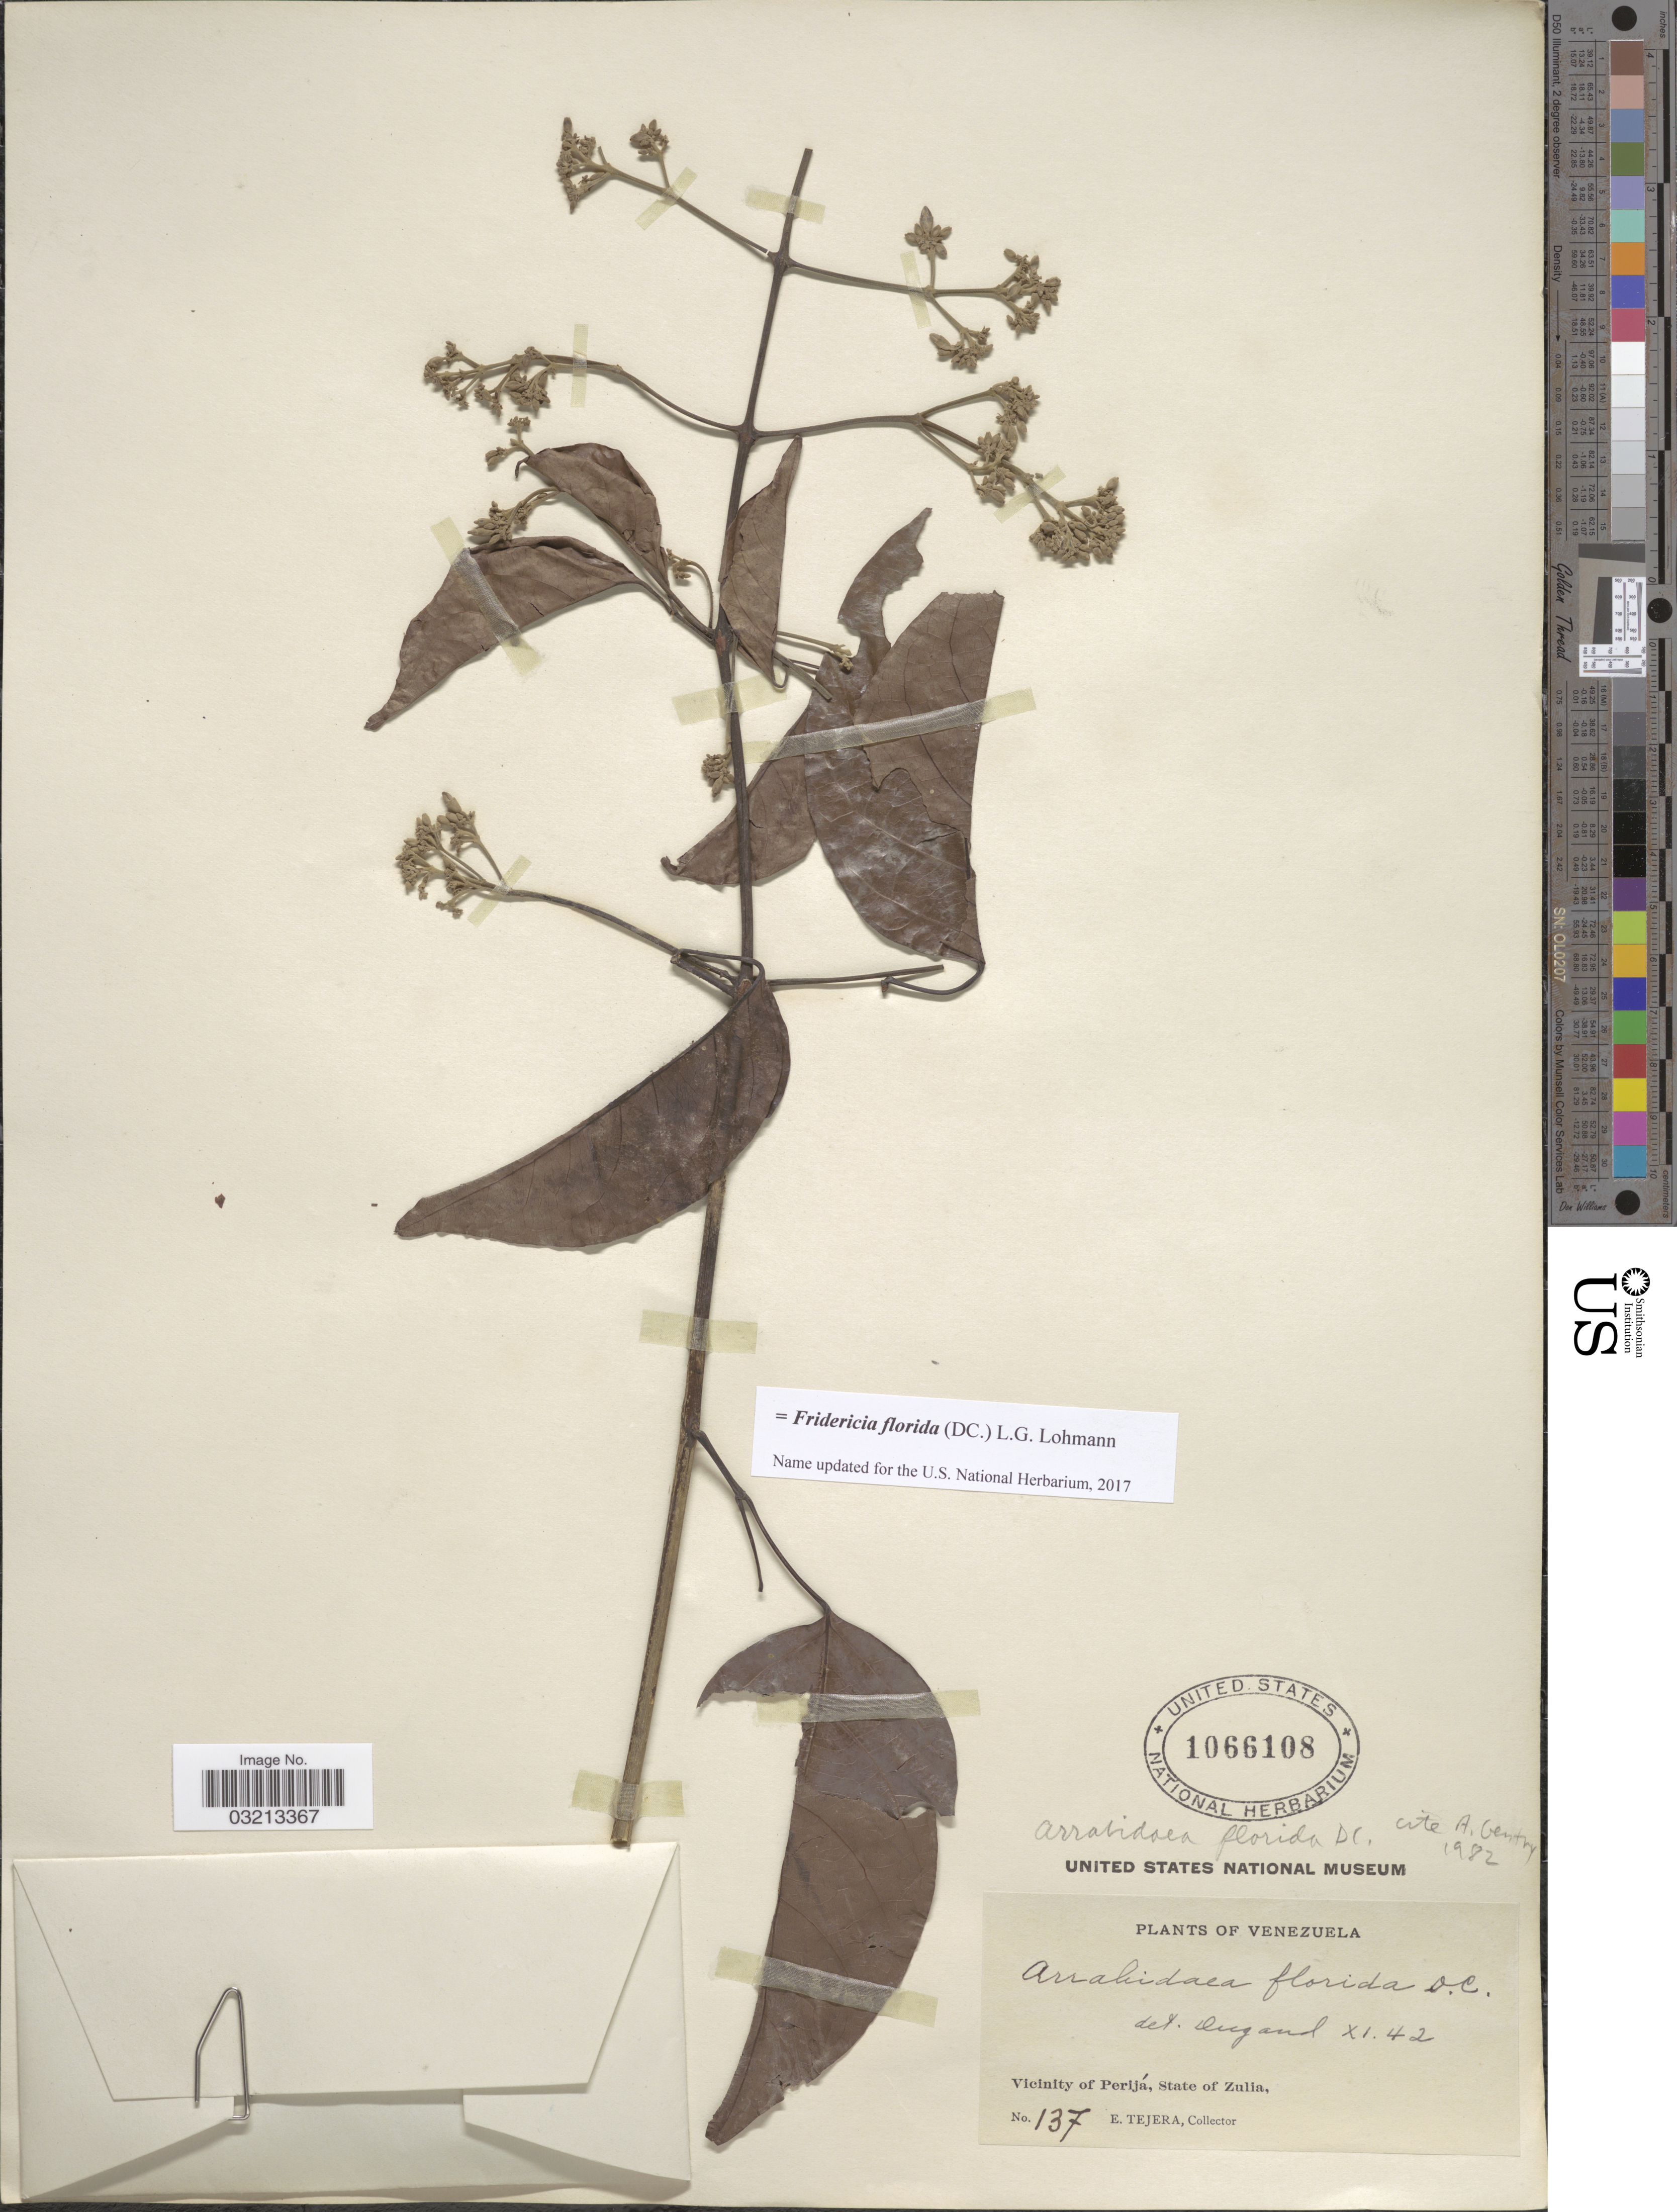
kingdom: Plantae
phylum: Tracheophyta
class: Magnoliopsida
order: Lamiales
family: Bignoniaceae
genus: Fridericia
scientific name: Fridericia florida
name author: (DC.) L.G. Lohmann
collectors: E. Tejera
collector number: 137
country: Venezuela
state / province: Zulia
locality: Vicinity of Perijá.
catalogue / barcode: US 1066108